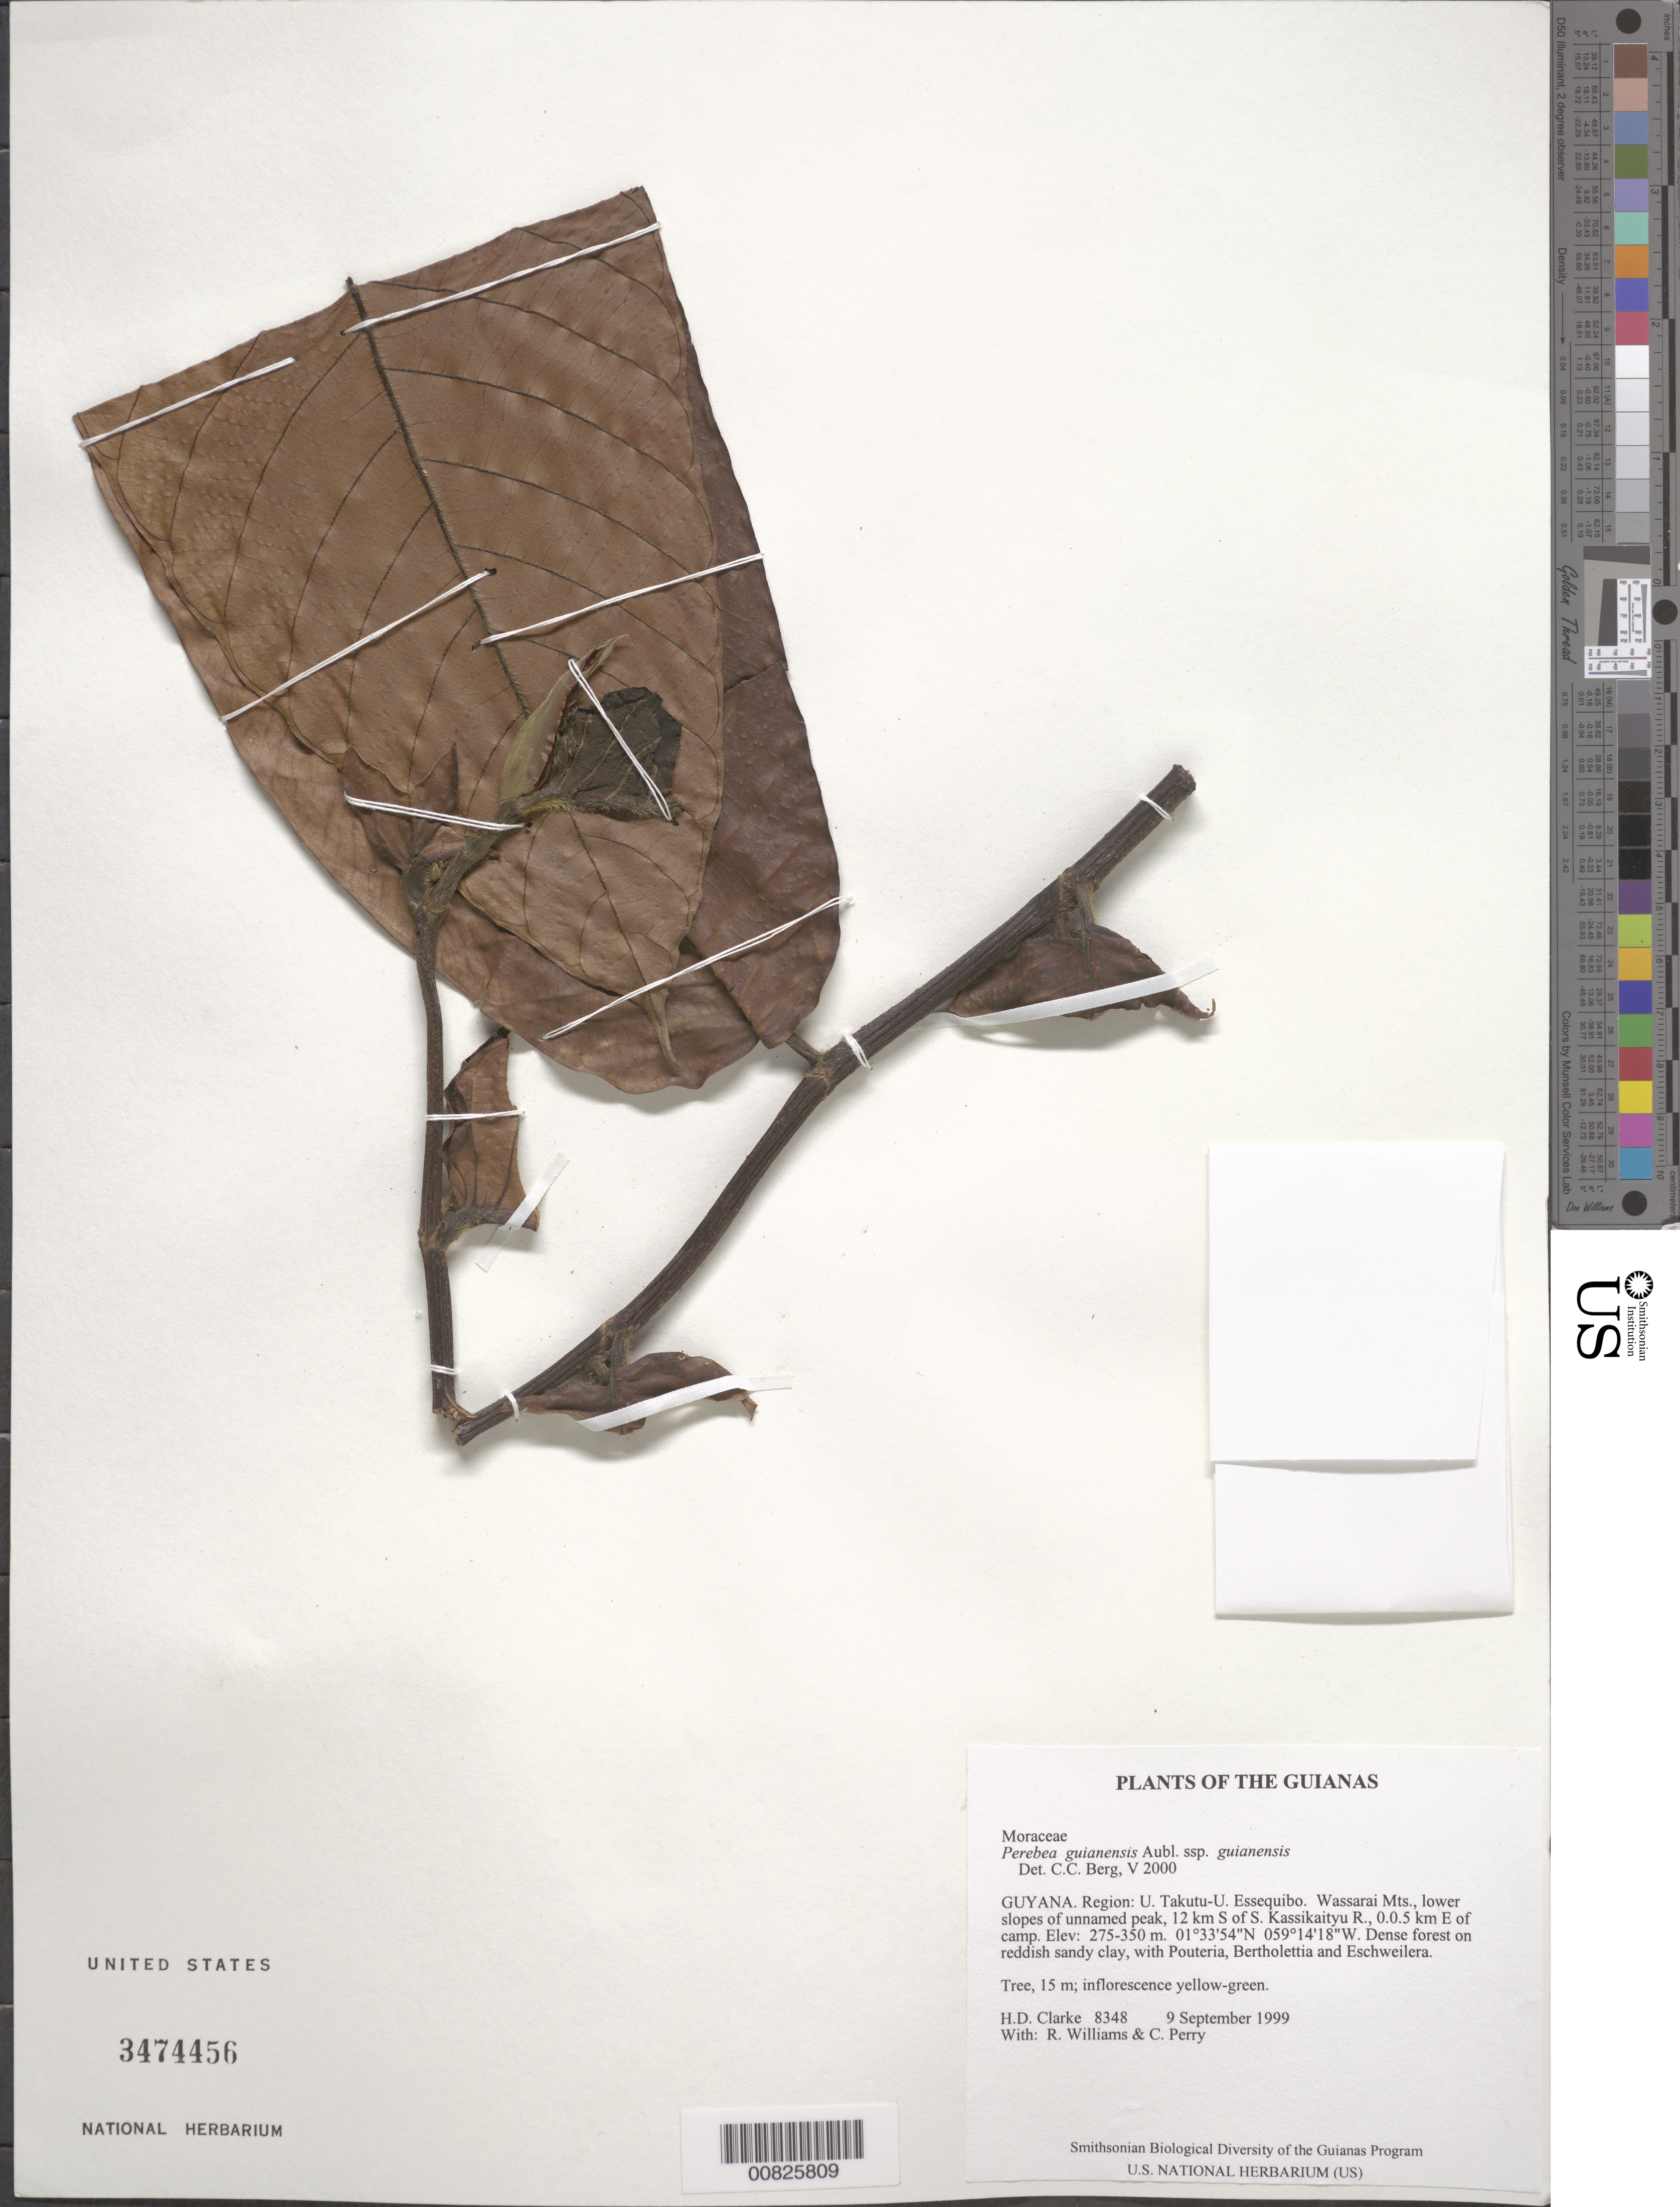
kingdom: Plantae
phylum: Tracheophyta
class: Magnoliopsida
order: Rosales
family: Moraceae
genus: Perebea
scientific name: Perebea guianensis subsp. guianensis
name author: Aubl.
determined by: Berg, C. C.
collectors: H. D. Clarke, R. Williams & C. Perry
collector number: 8348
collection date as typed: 9 September 1999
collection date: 1999-09-09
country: Guyana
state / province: U. Takutu-U. Essequibo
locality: Wassarai Mts., lower slopes of unnamed peak, 12 km S of S. Kassikaityu R., 0.0.5 km E of camp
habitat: Dense forest on reddish sandy clay, with Pouteria, Bertholettia and Eschweilera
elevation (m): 275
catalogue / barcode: US 3474456